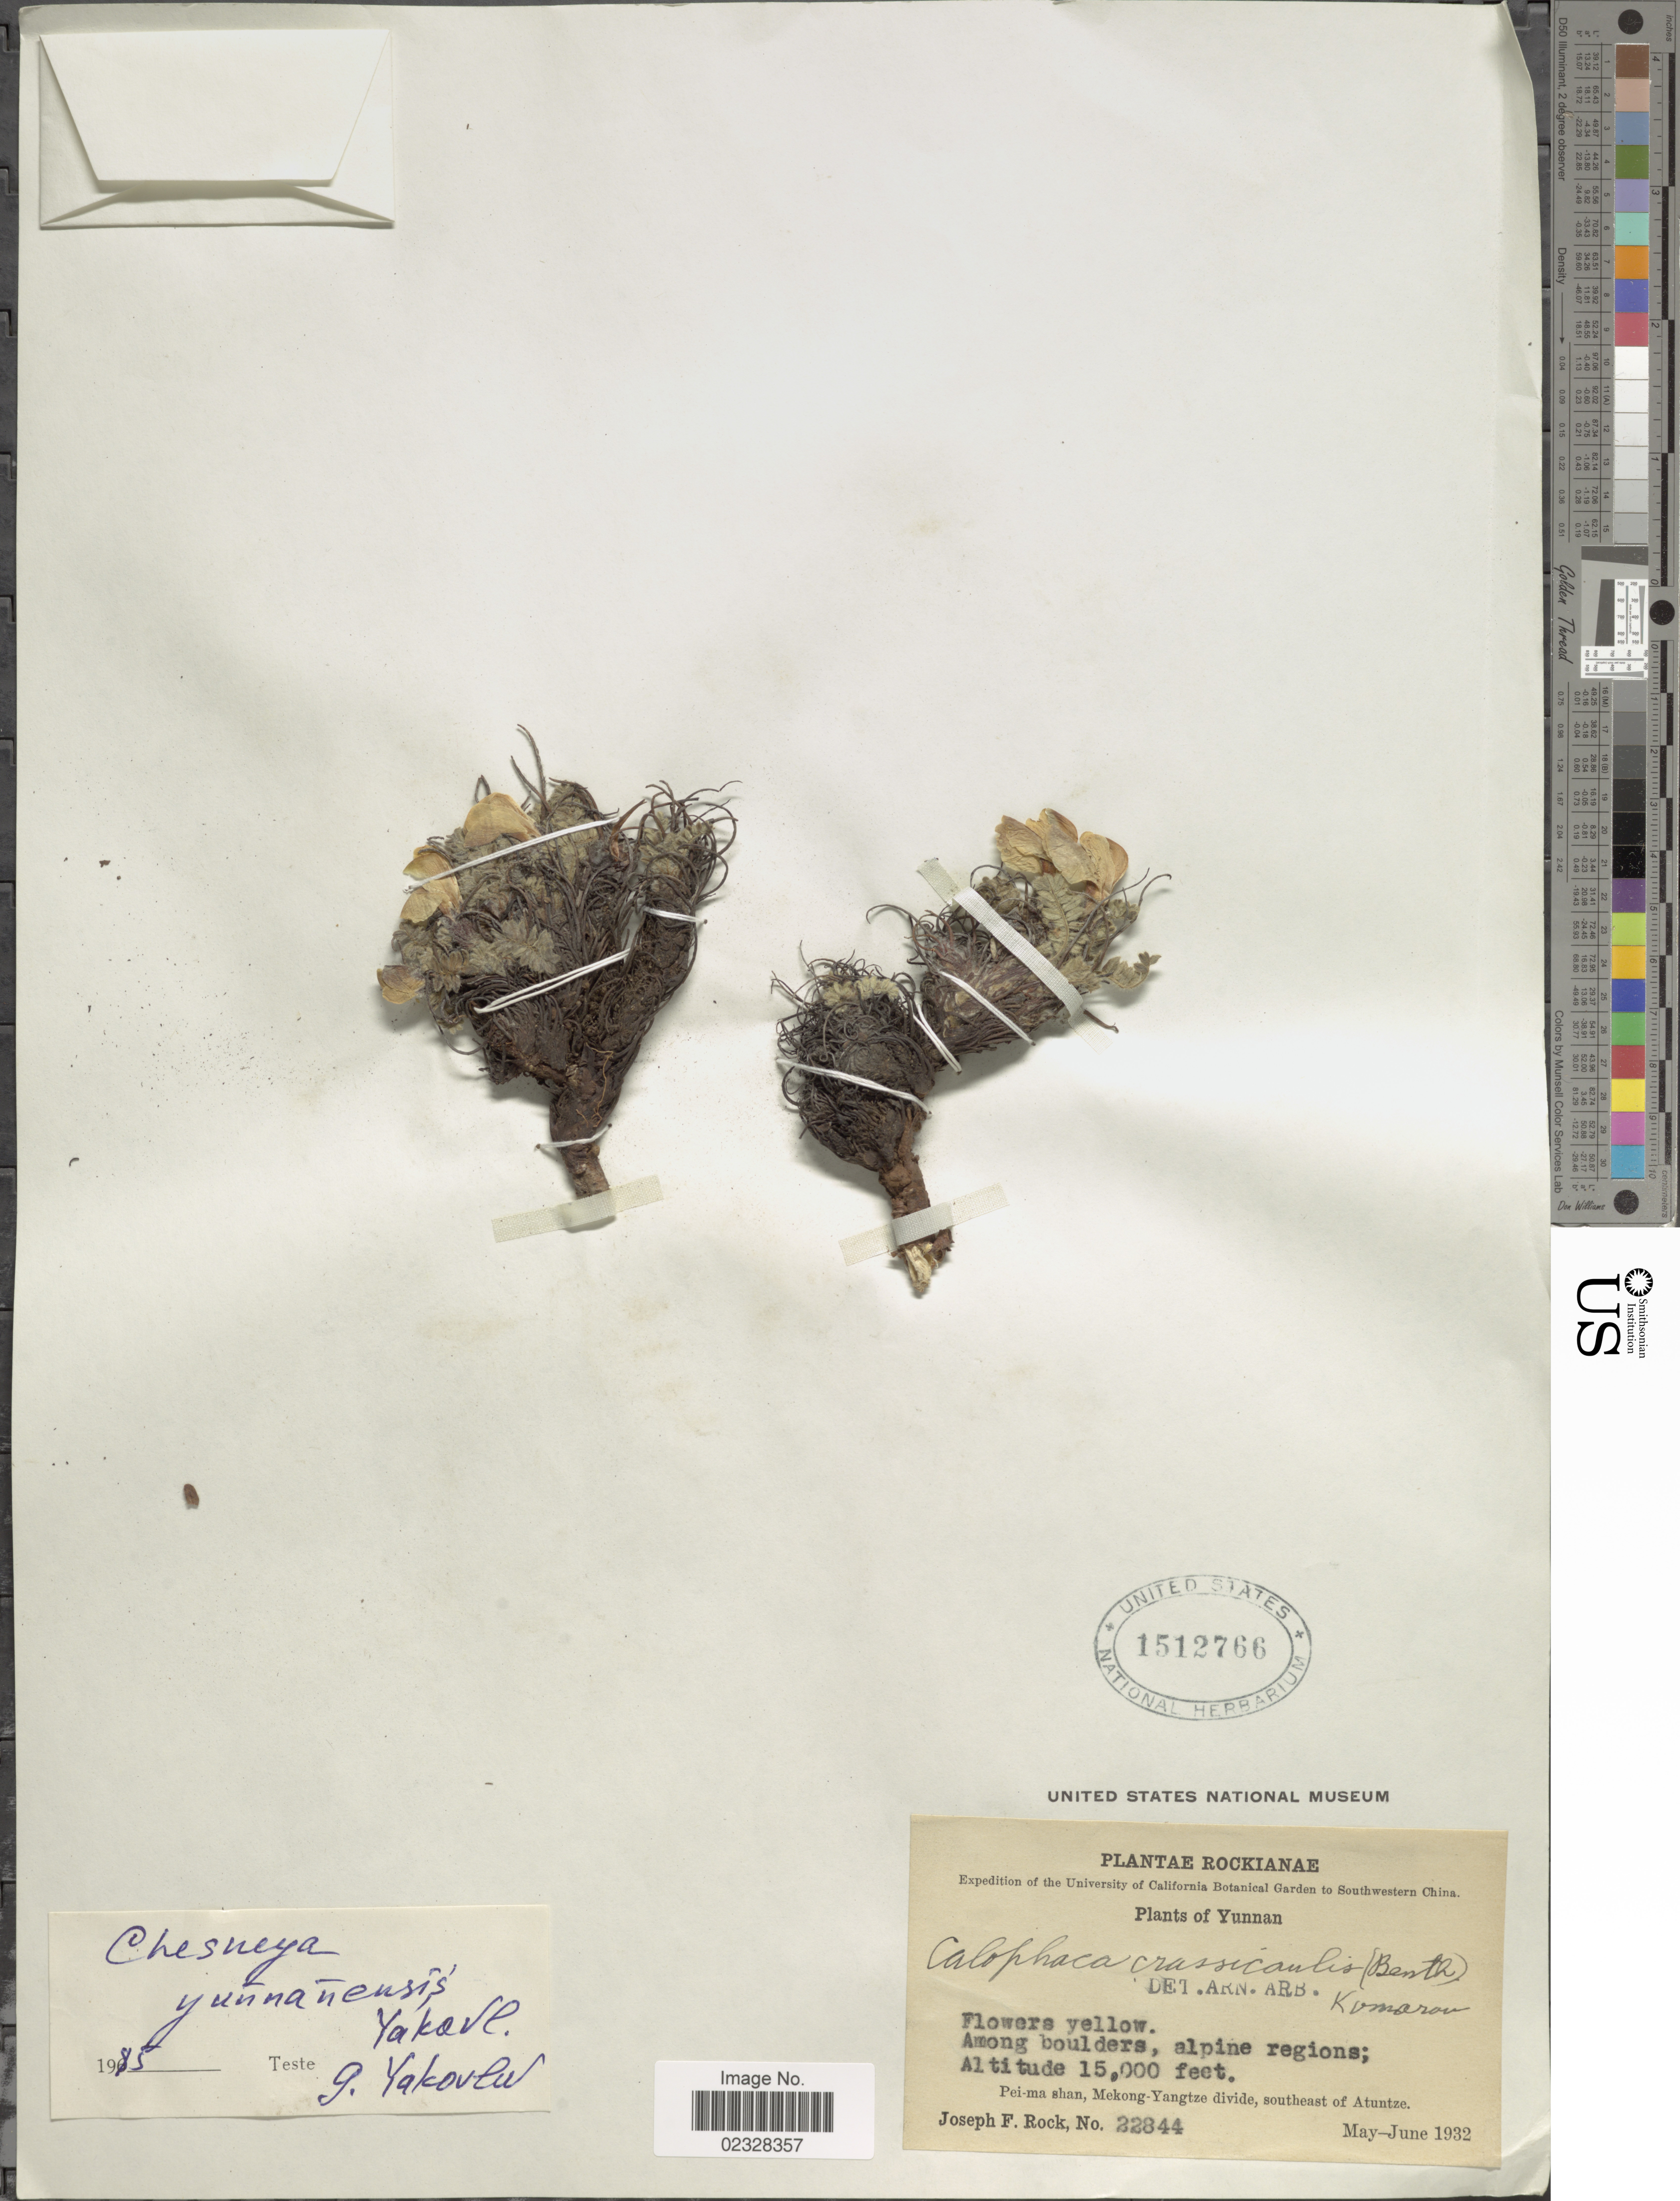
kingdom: Plantae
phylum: Tracheophyta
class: Magnoliopsida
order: Fabales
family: Fabaceae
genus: Chesneya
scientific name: Chesneya yunnanensis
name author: Zi G. Qian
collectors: J. F. Rock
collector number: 22844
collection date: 1932-05/1932-06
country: China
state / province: Yunnan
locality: Rockianae, among boulders, alpine regions; Pei-ma shan, Mekong- Yangtze divide, southeast of Atuntze.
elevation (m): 4572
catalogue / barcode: US 1512766